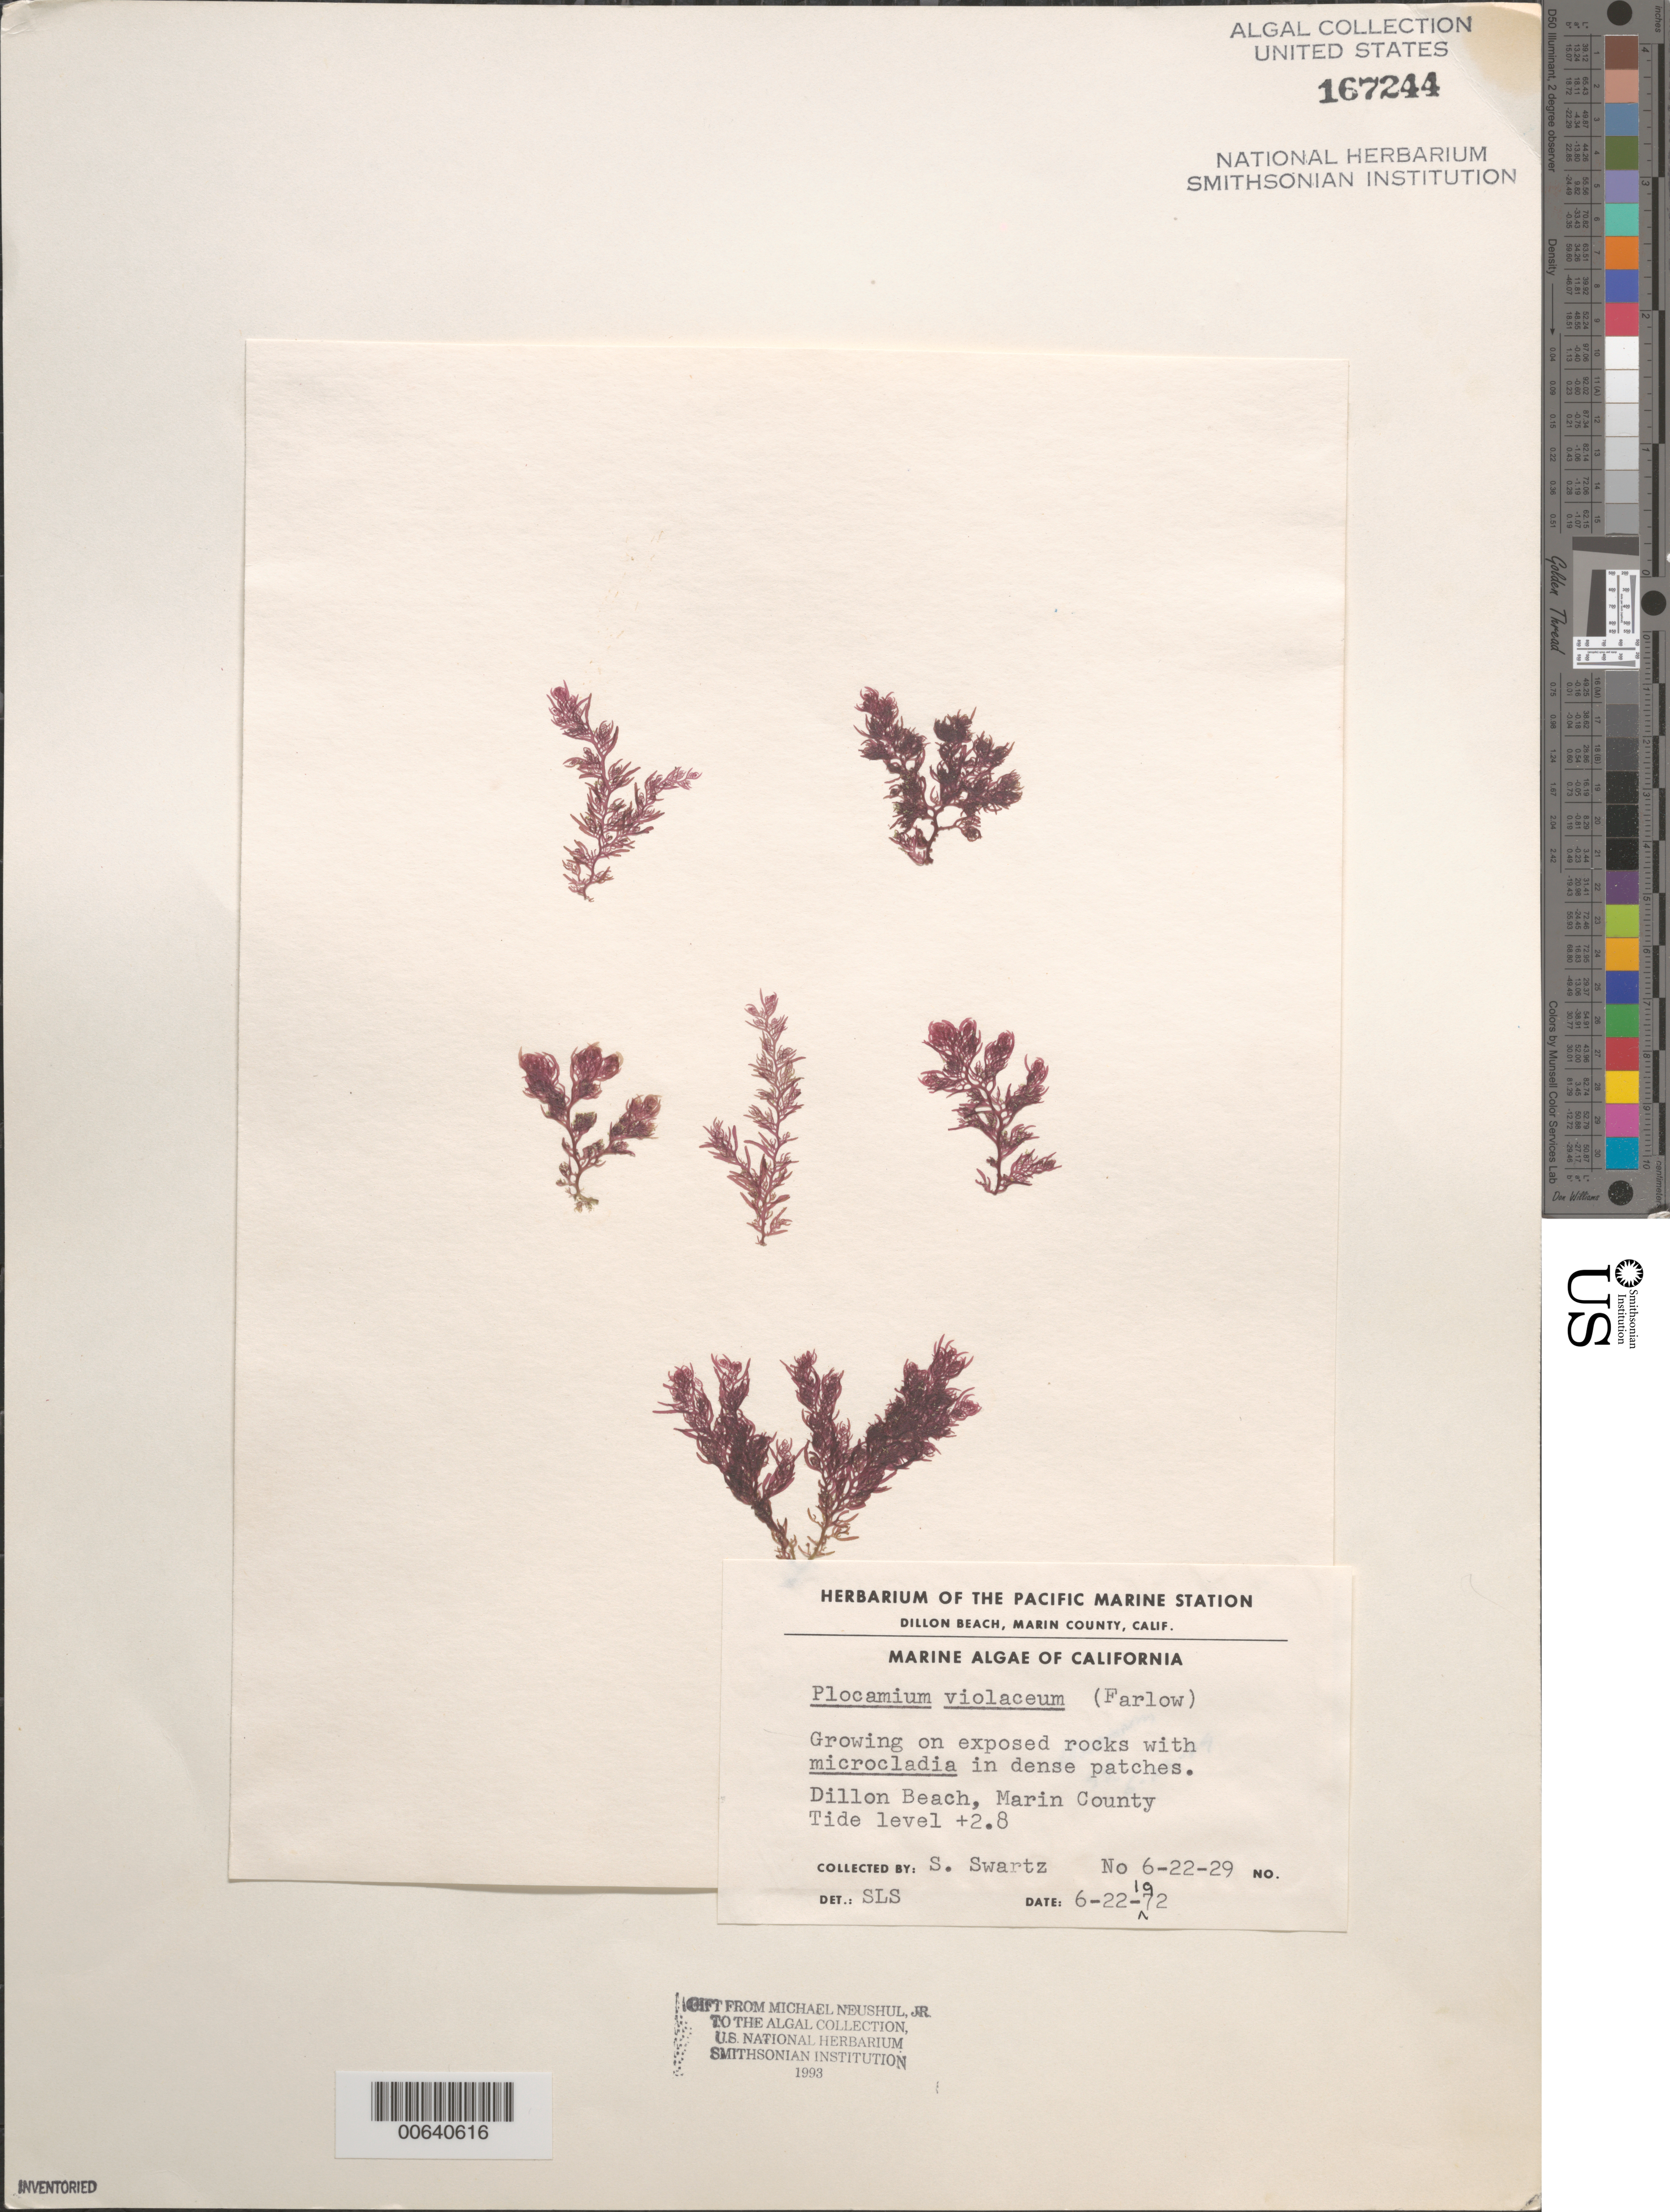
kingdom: Plantae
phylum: Rhodophyta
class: Florideophyceae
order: Plocamiales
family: Plocamiaceae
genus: Plocamium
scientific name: Plocamium violaceum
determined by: Swartz, S. L.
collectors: S. L. Swartz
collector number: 6-22-29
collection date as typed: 22 Jun 1972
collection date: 1972-06-22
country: United States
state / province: California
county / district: Marin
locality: Dillon Beach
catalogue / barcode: US 167244